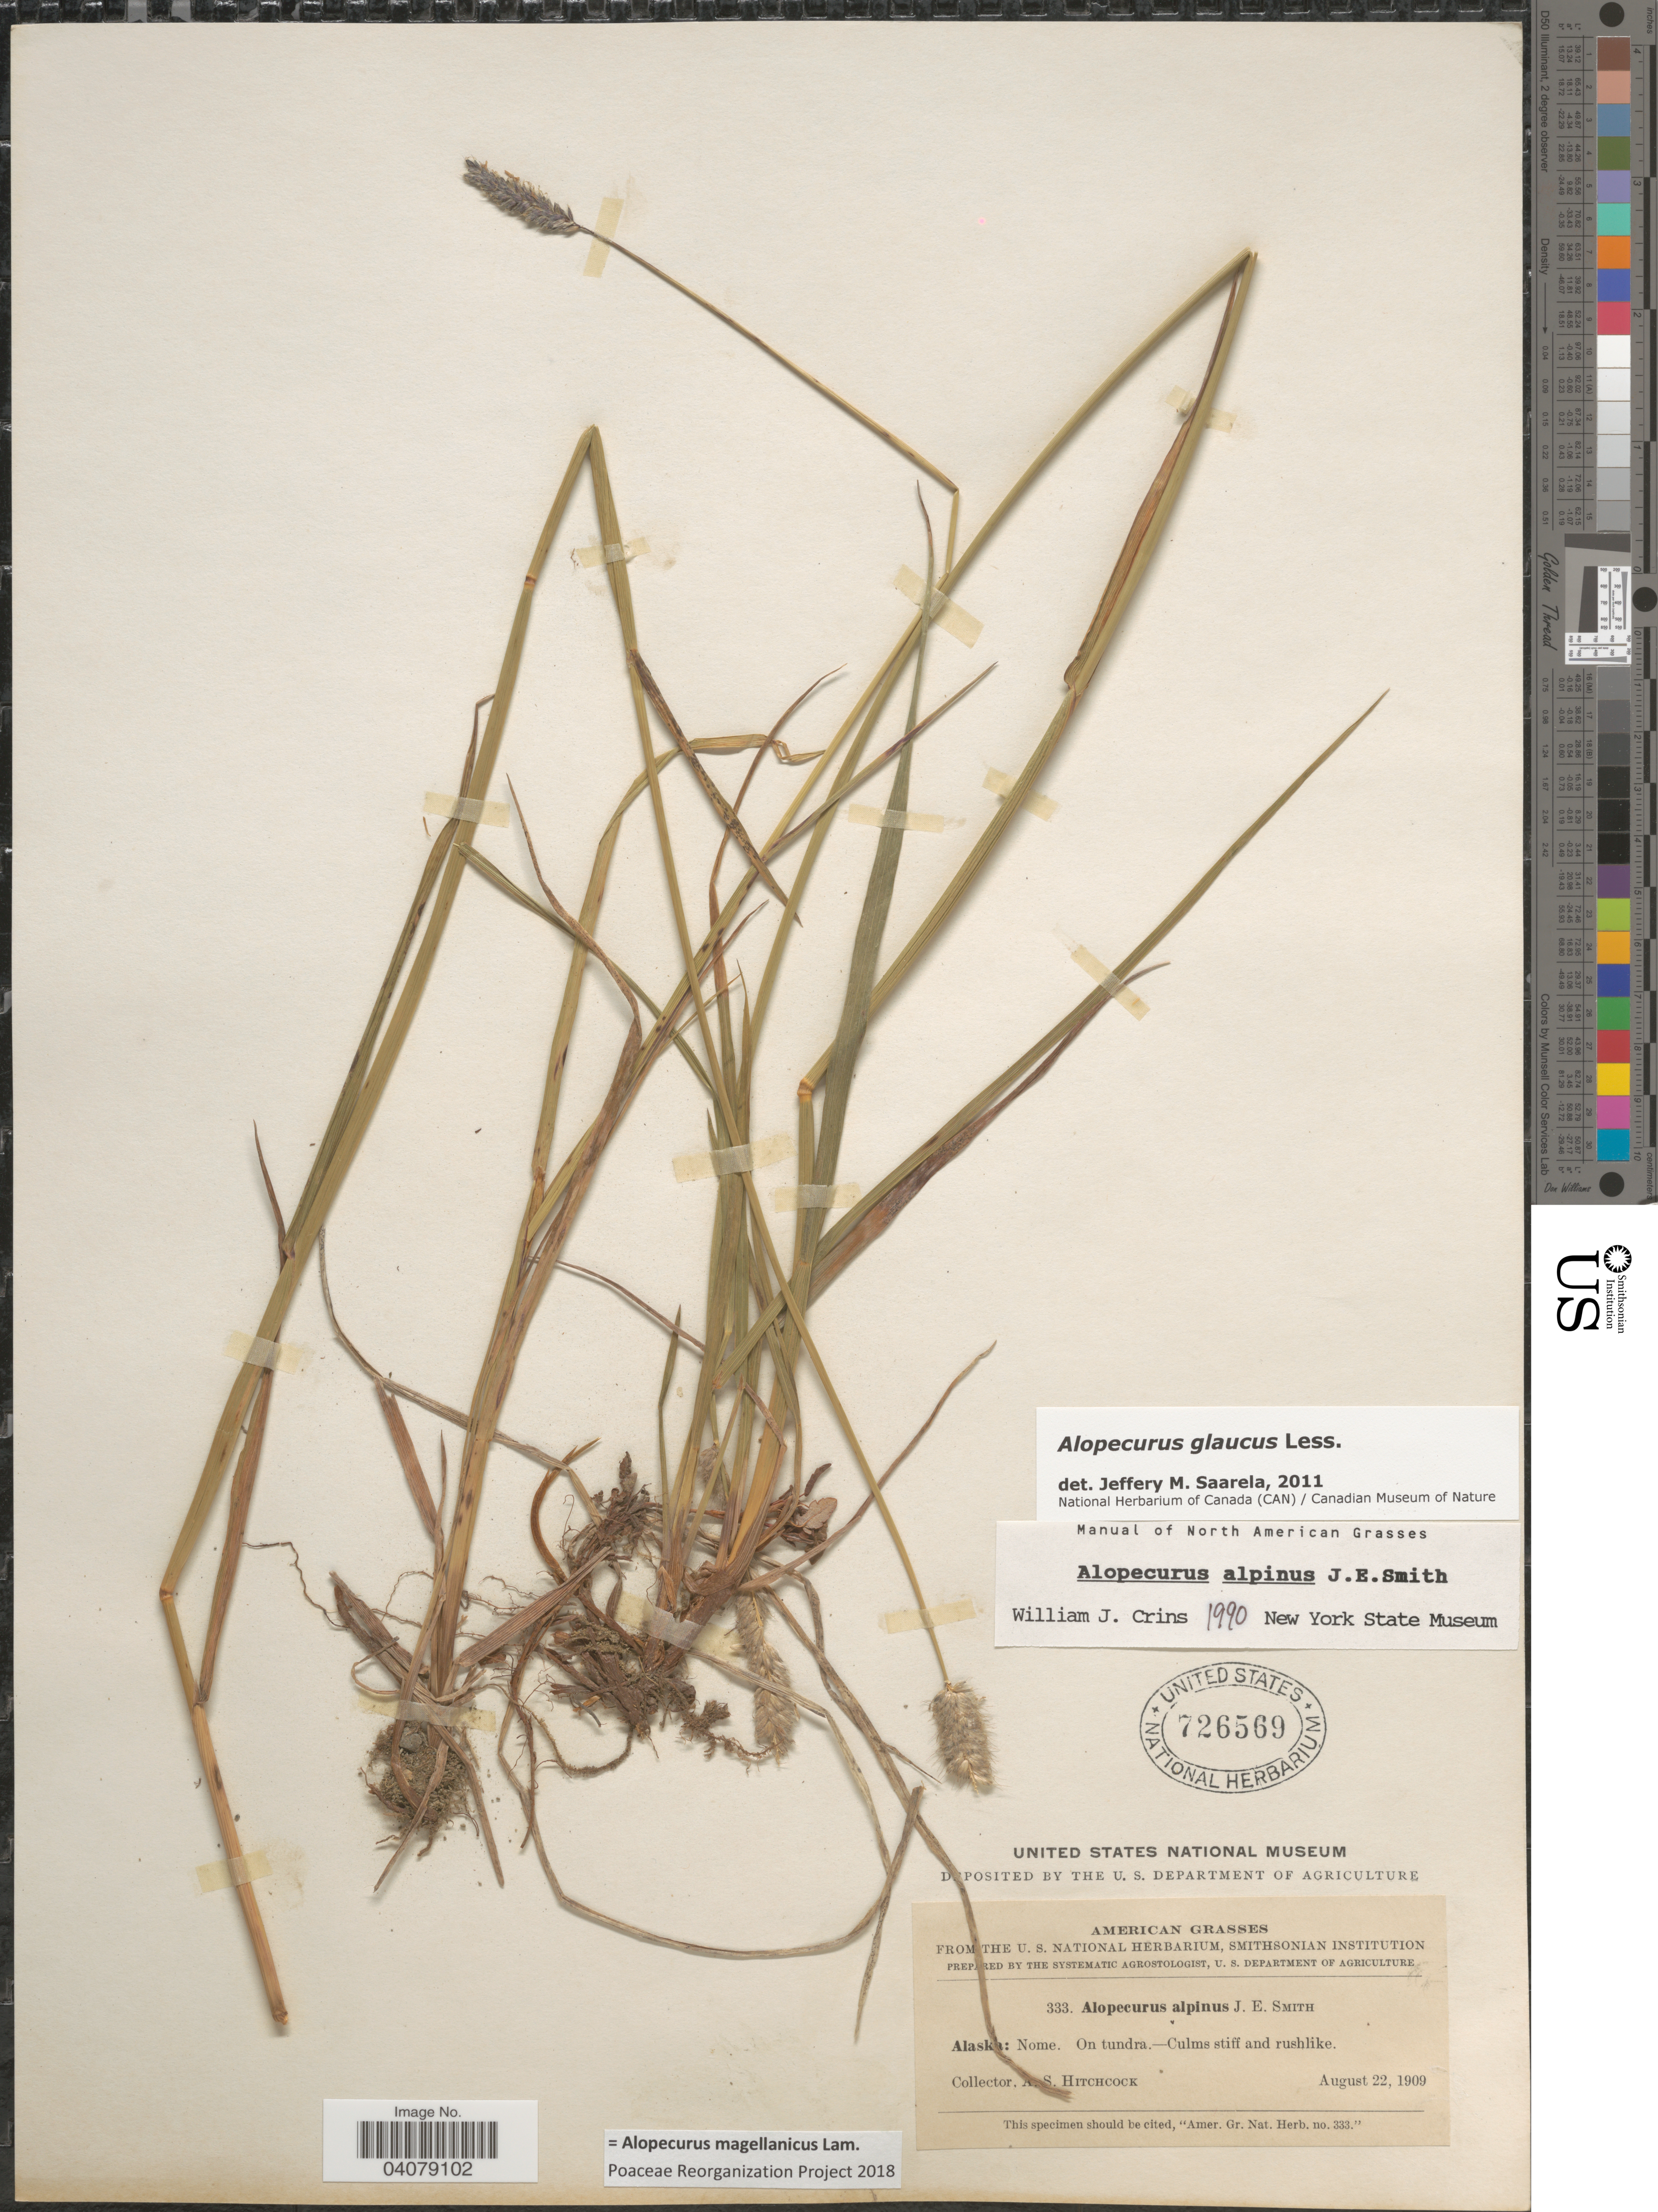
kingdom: Plantae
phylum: Tracheophyta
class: Liliopsida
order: Poales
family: Poaceae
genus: Alopecurus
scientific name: Alopecurus magellanicus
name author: Lam.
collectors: A. S. Hitchcock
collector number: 333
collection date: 1909-08-22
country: United States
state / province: Alaska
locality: Nome. On tundra.-Culms stiff and rushlike.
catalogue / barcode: US 726569